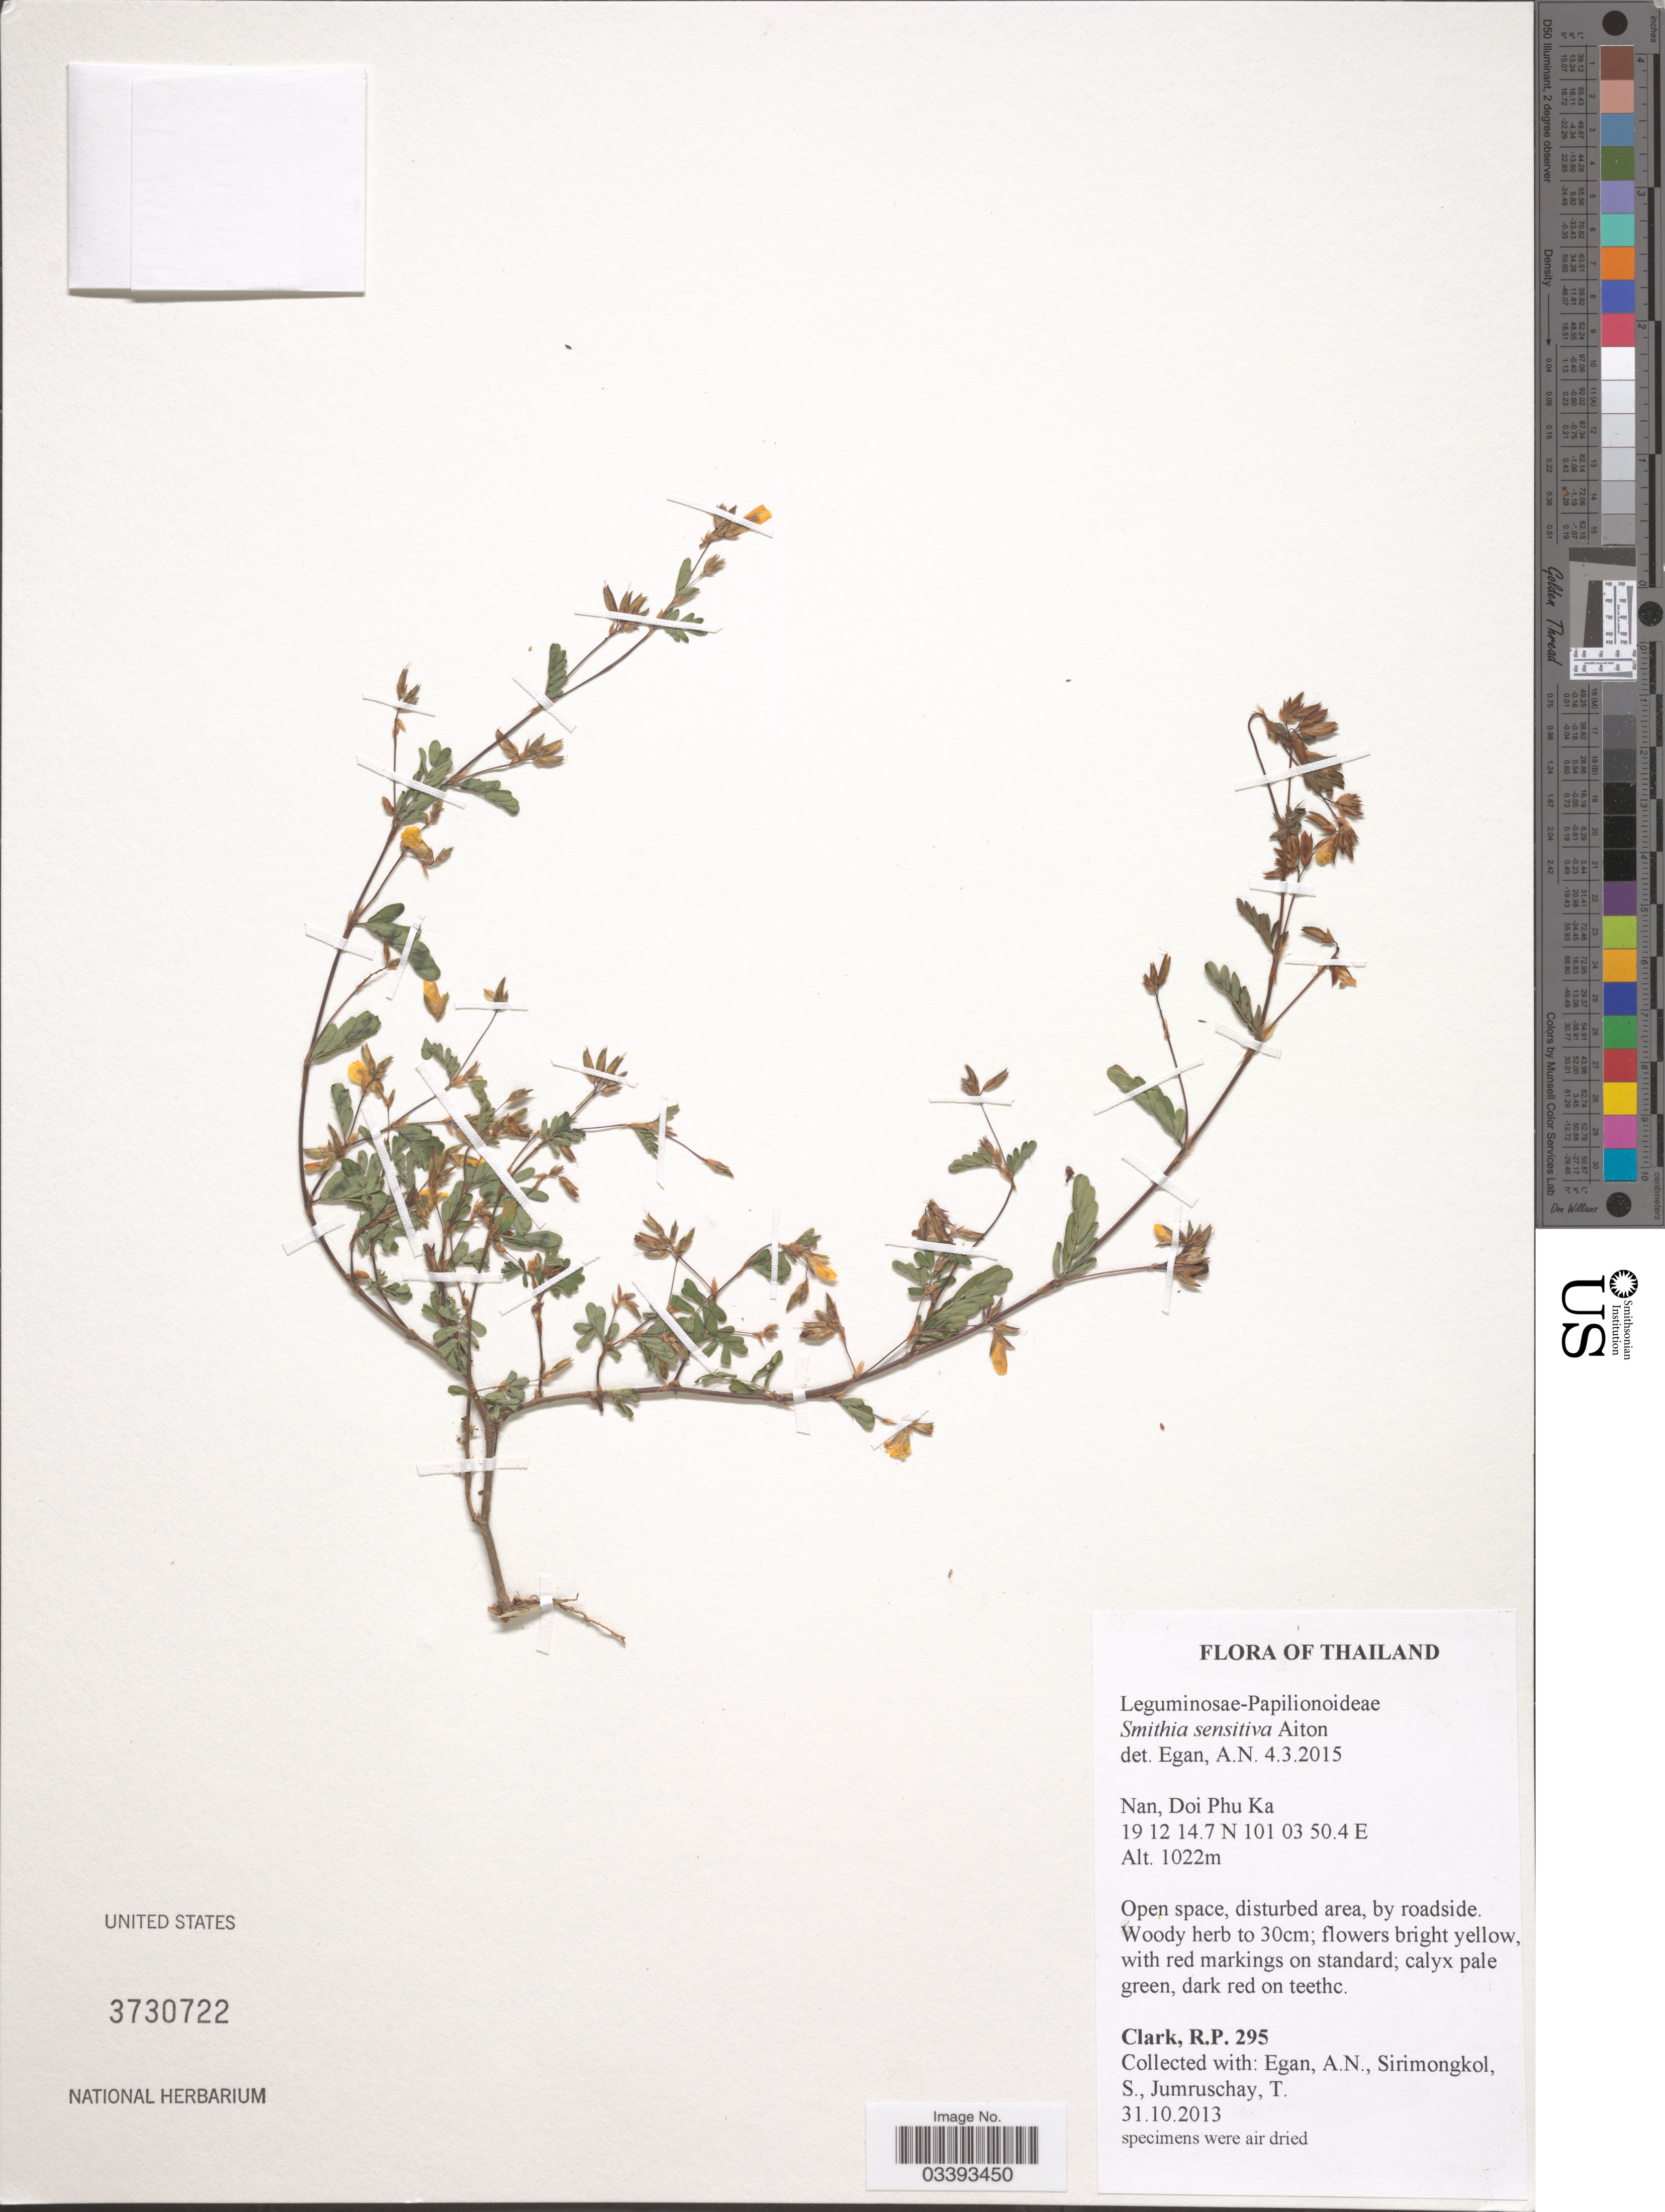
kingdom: Plantae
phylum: Tracheophyta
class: Magnoliopsida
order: Fabales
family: Fabaceae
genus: Smithia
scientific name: Smithia sensitiva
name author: Aiton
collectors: R. P. Clark, A. N. Egan, S. Sirimongkol & T. Jumruschay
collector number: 295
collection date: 2013-10-31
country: Thailand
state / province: Nan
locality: Doi Phu Ka.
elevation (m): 1022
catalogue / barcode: US 3730722